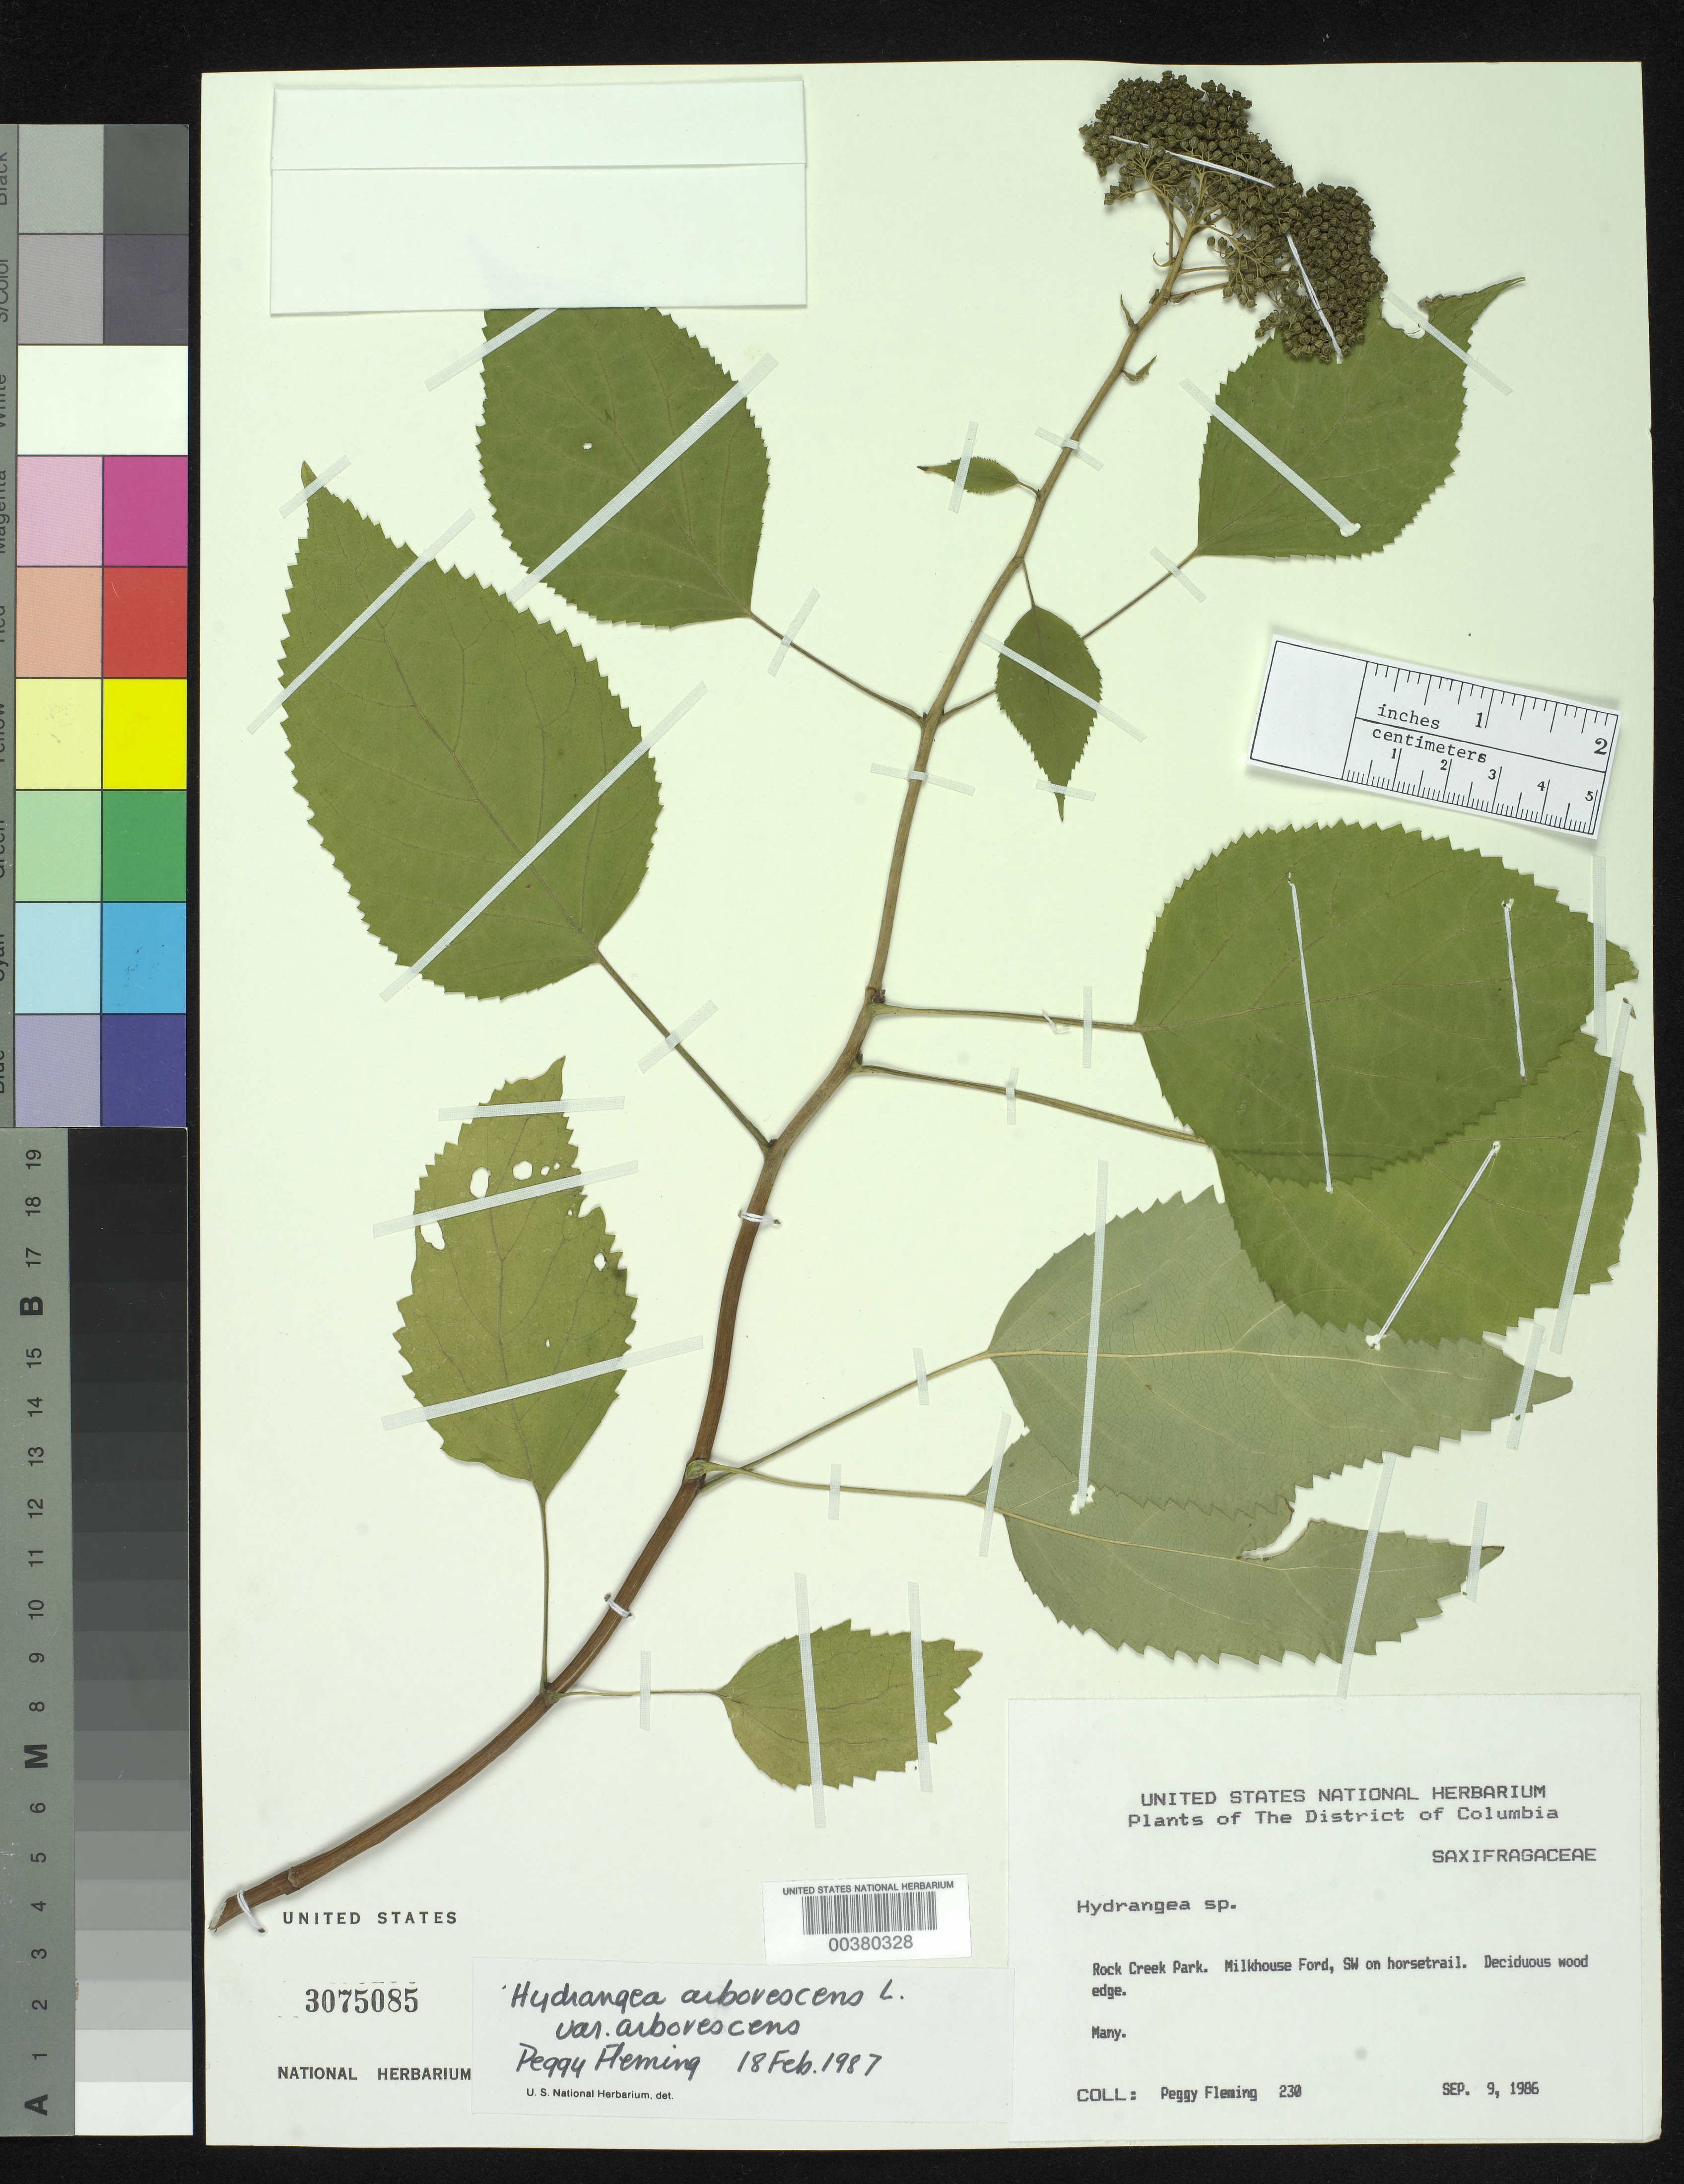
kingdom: Plantae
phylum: Tracheophyta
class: Magnoliopsida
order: Cornales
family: Hydrangeaceae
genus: Hydrangea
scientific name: Hydrangea arborescens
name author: L.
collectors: P. Fleming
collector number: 230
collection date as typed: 09 Sep 1986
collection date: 1986-09-09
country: United States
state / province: District of Columbia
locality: Rock Creek Park, Milkhouse Ford Rock Creek Park and Vicinity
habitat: Deciduous wood edge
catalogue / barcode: US 3075085